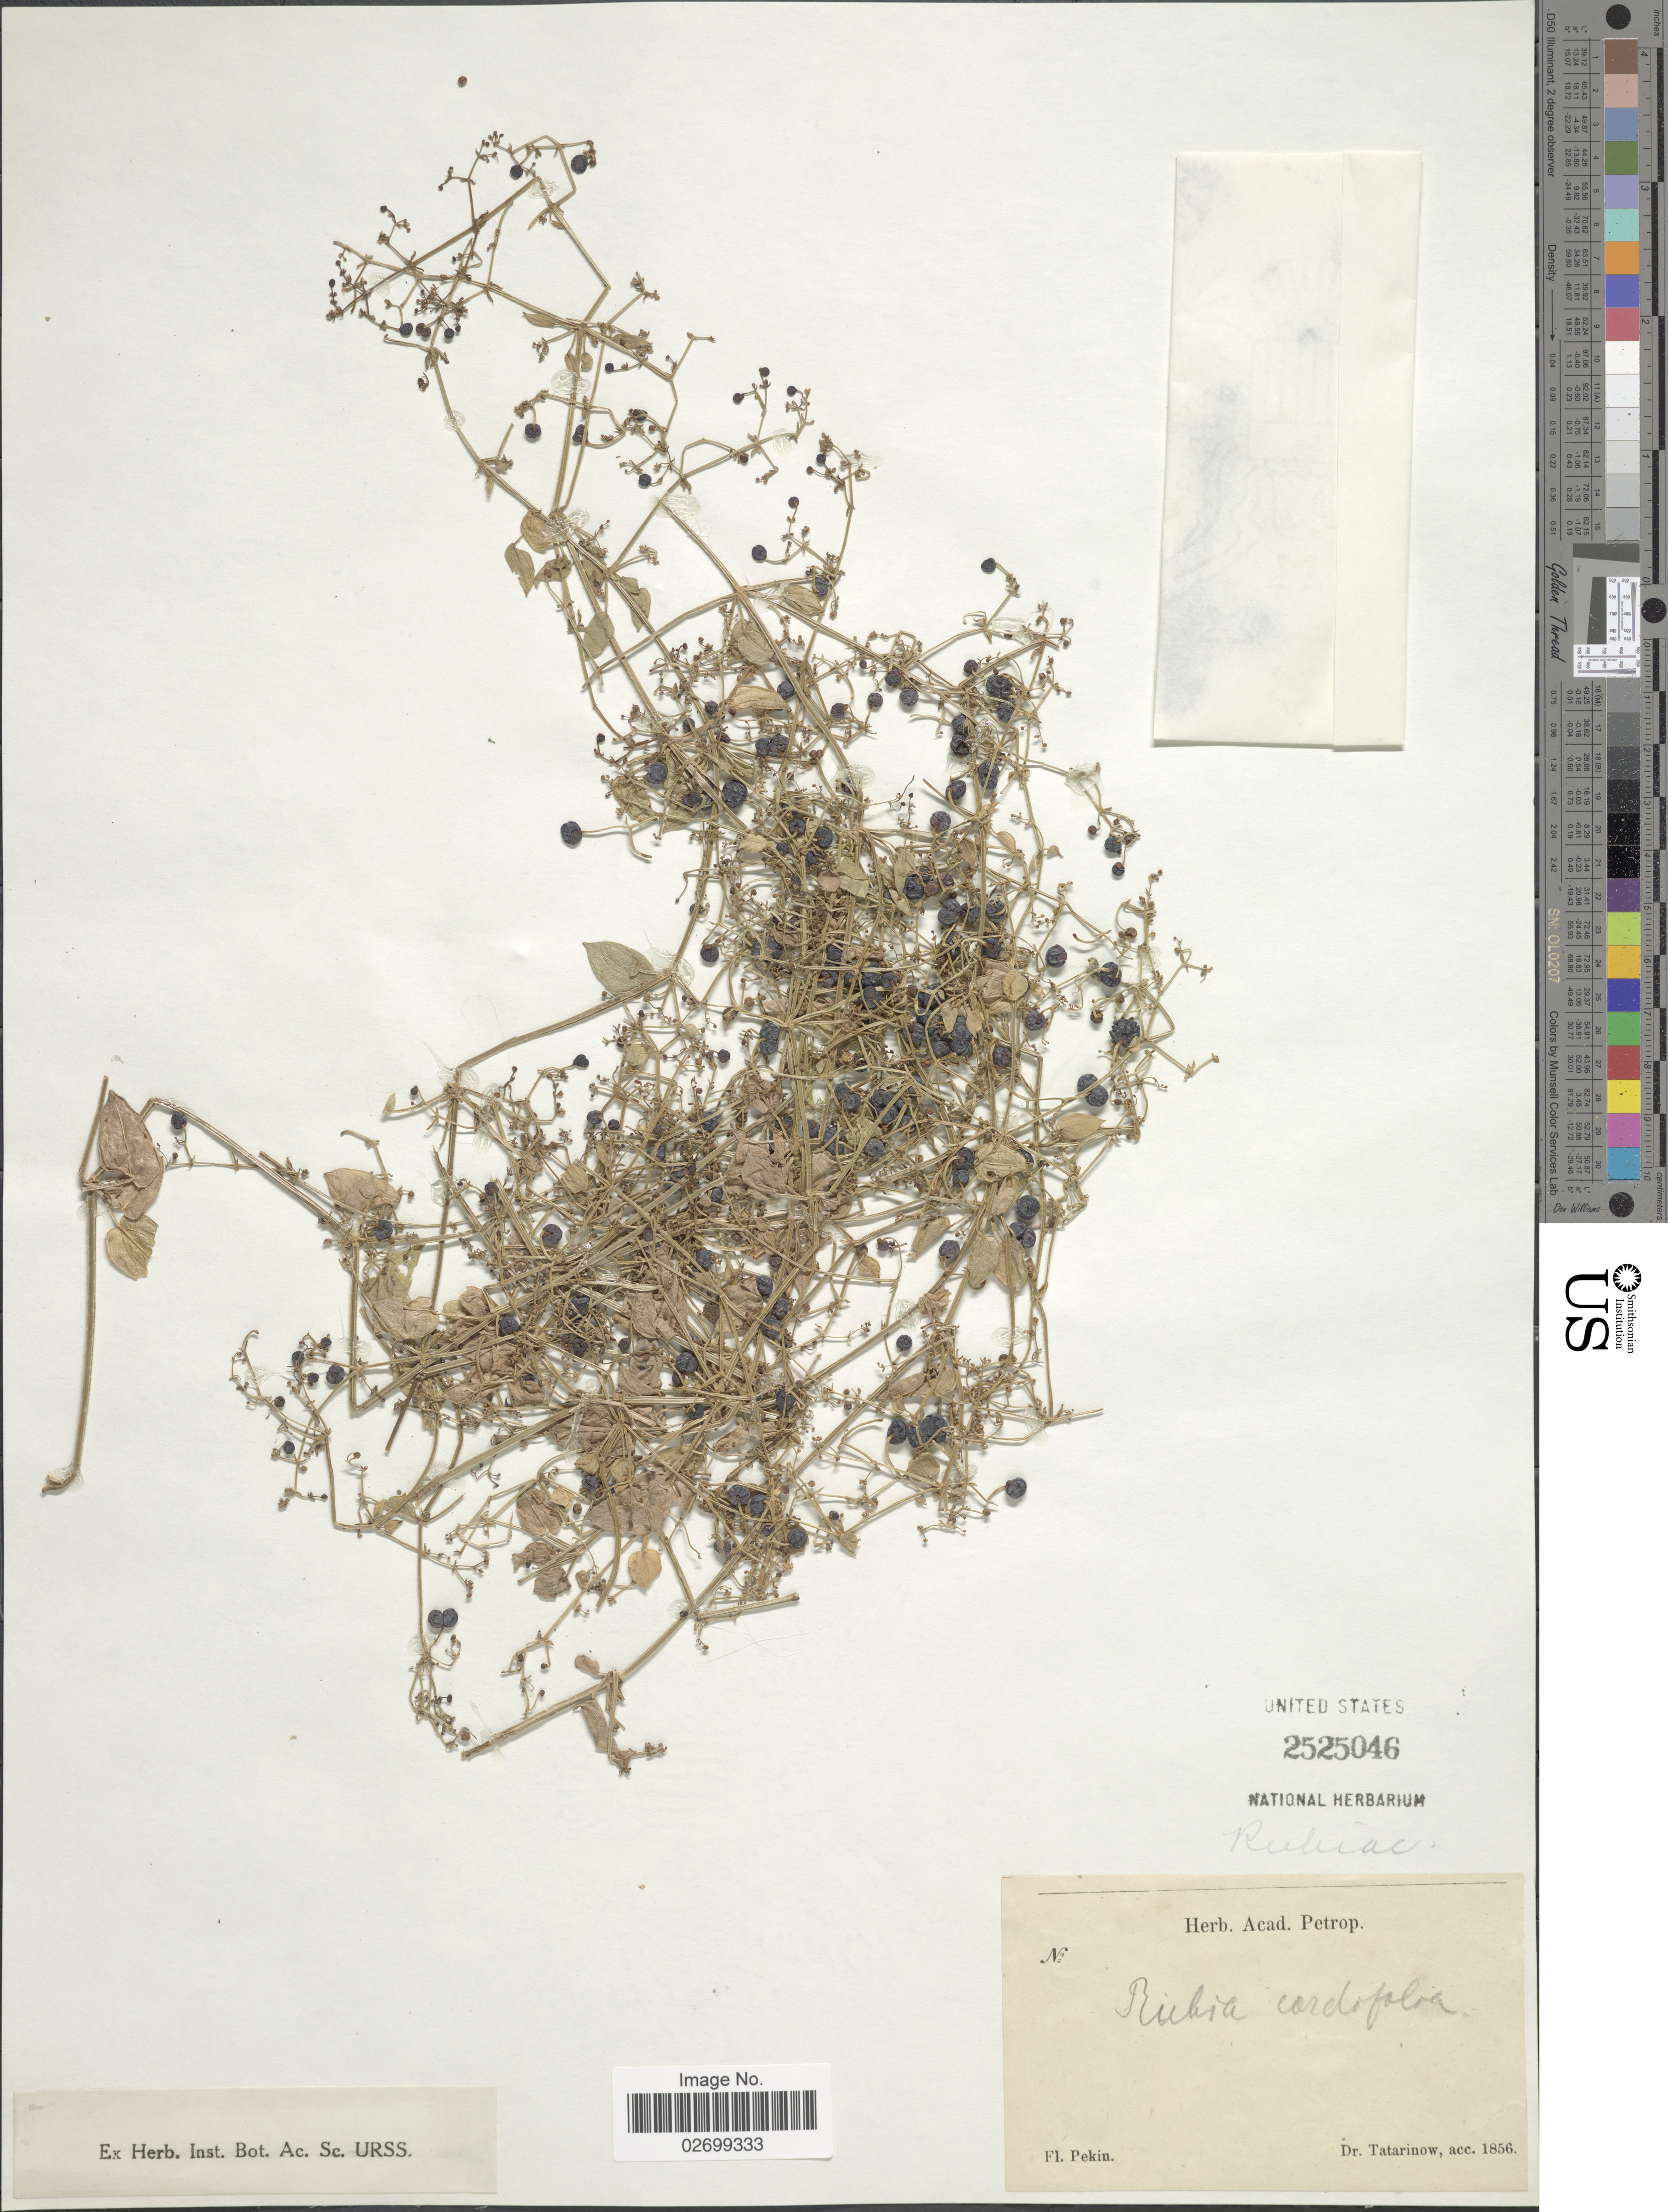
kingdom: Plantae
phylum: Tracheophyta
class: Magnoliopsida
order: Gentianales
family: Rubiaceae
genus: Rubia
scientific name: Rubia cordifolia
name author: L.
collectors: -. Tatarinow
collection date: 1856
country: China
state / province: Beijing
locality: Pekin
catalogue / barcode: US 2525046